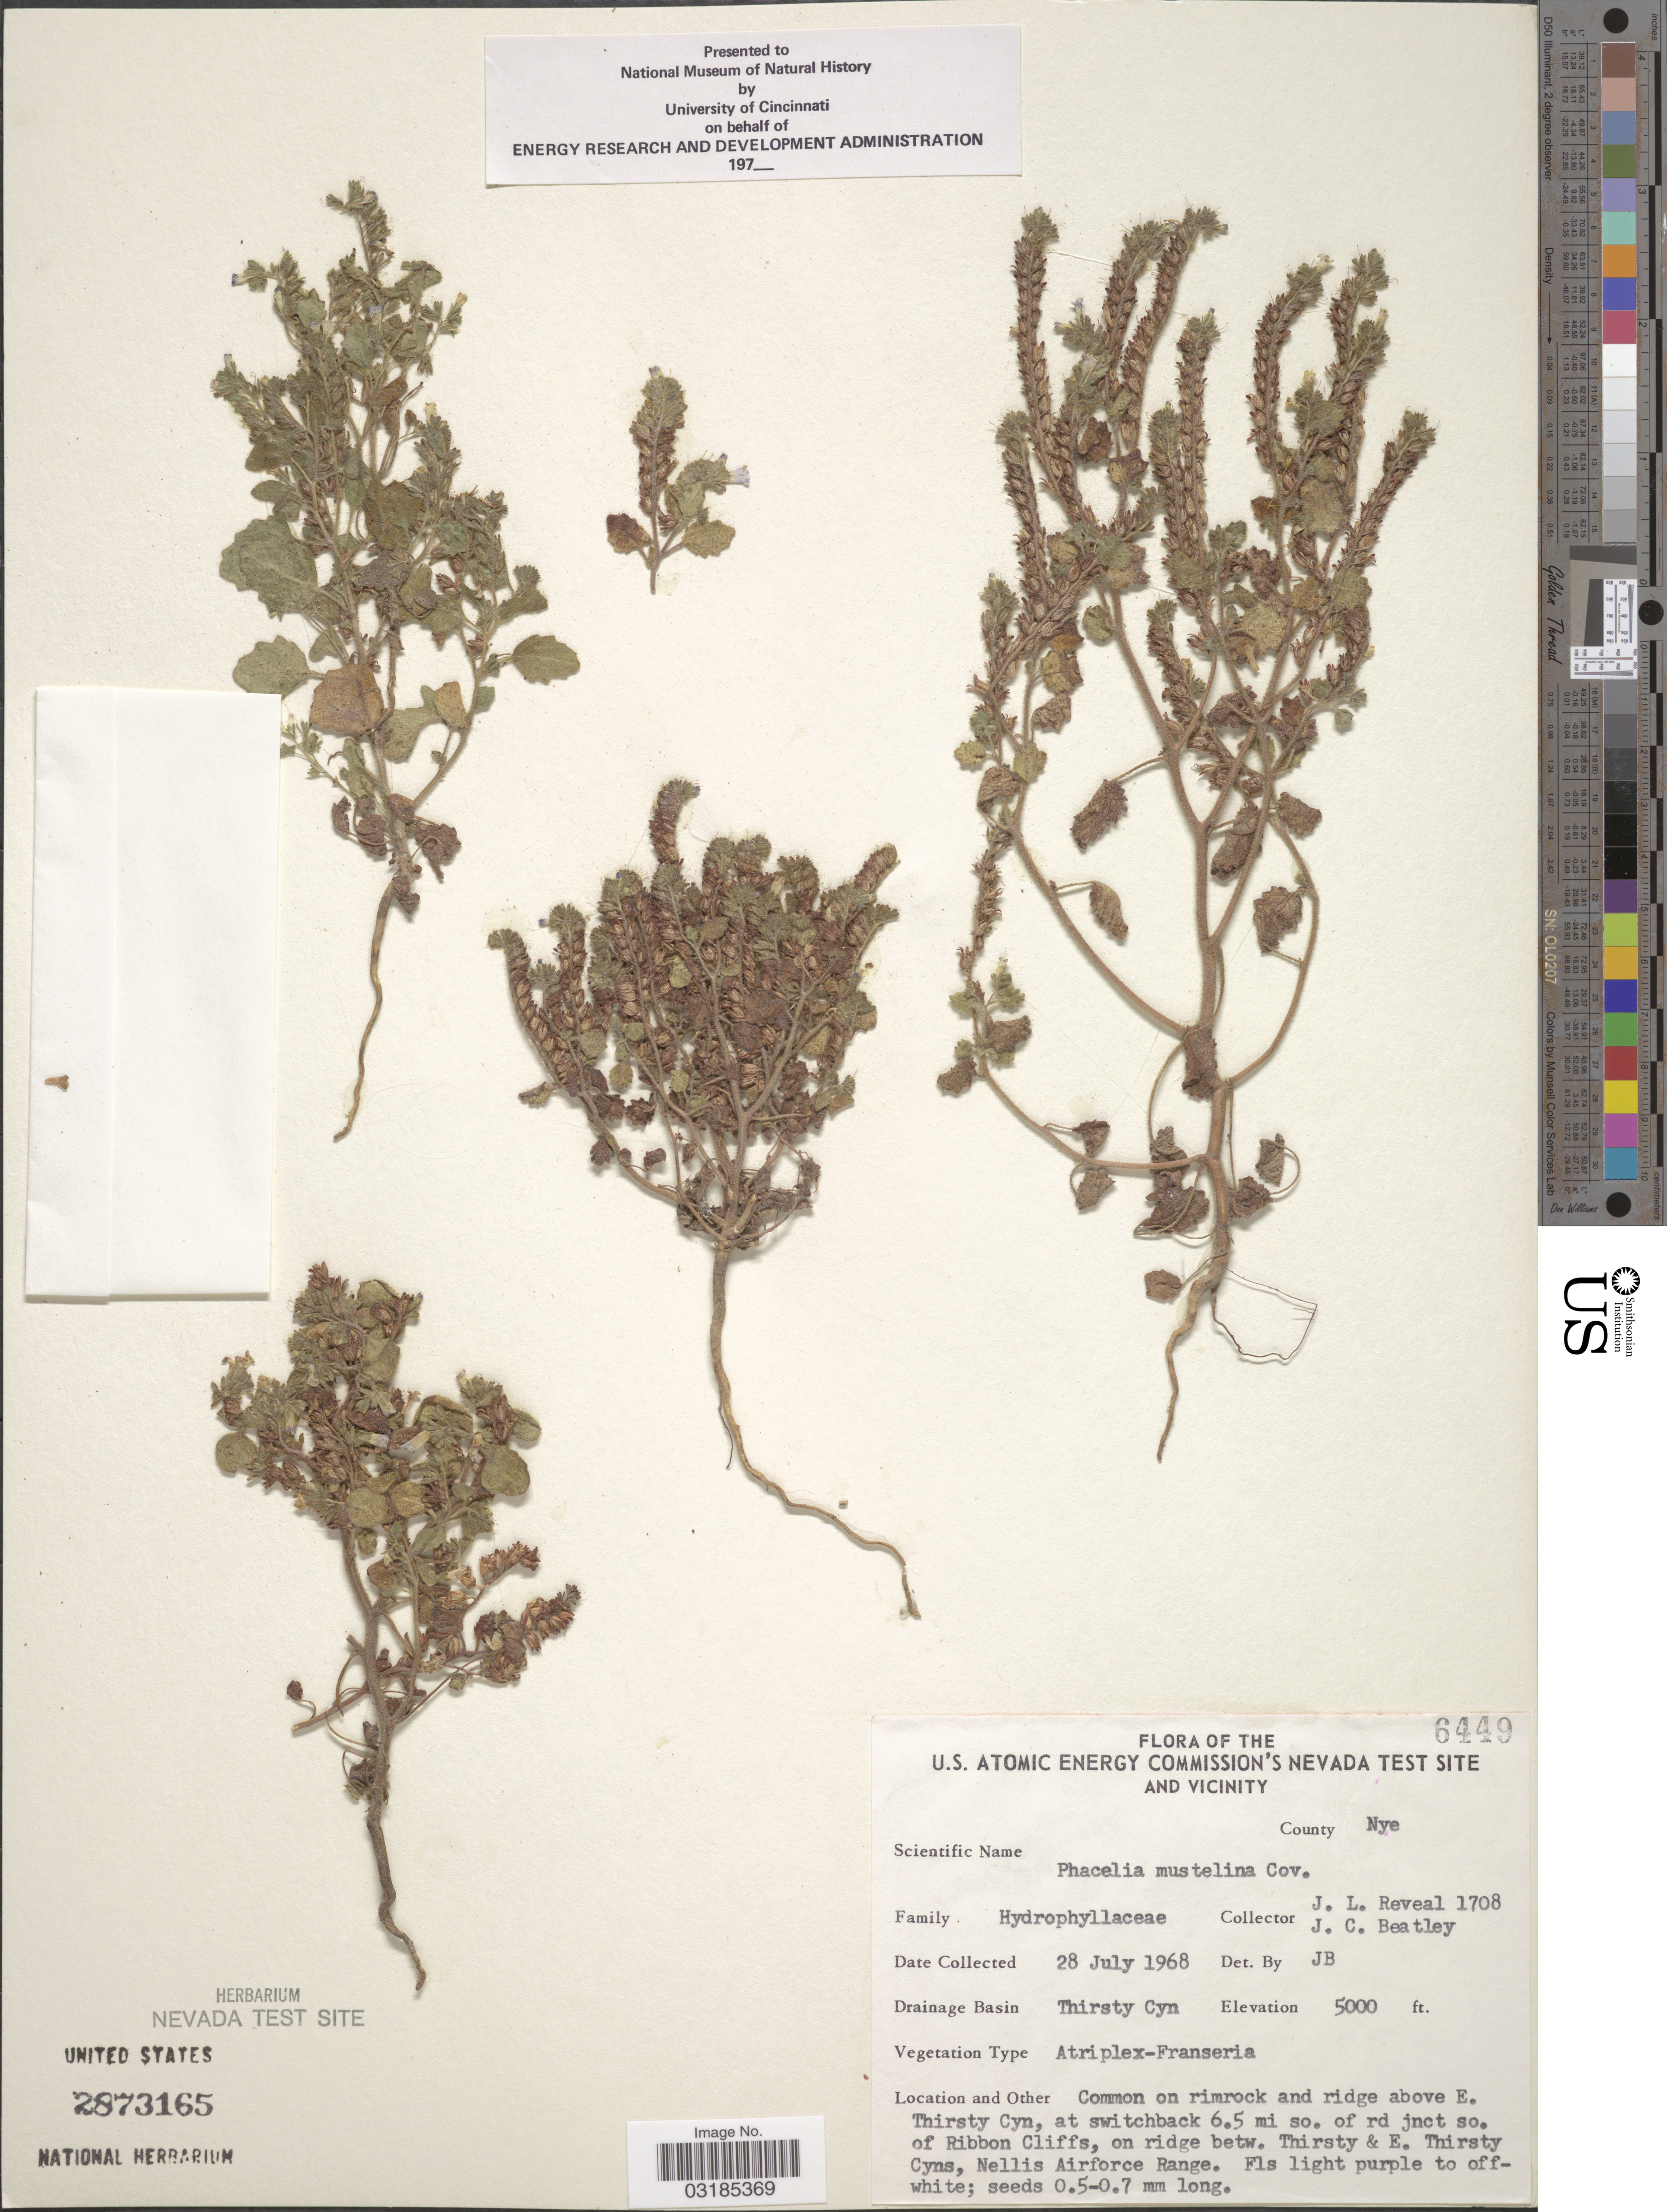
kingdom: Plantae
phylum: Tracheophyta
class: Magnoliopsida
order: Boraginales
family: Hydrophyllaceae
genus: Phacelia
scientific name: Phacelia mustelina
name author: Coville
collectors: J. L. Reveal & J. C. Beatley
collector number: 1708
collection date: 1968-07-28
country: United States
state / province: Nevada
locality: U.S. Atomic Energy Commission's Nevada Test Site and Vicinity. County Nye. Drainage Basin Thirsty Cyn. Ridge above E. thirsty Cyn, at switchback 6.5 mi so. of rd jnct so. of Ribbon Cliffs, on ridge betw. Thirsty & E. Thirsty Cyns, Nellis Airforce Range.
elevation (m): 1524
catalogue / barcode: US 2873165